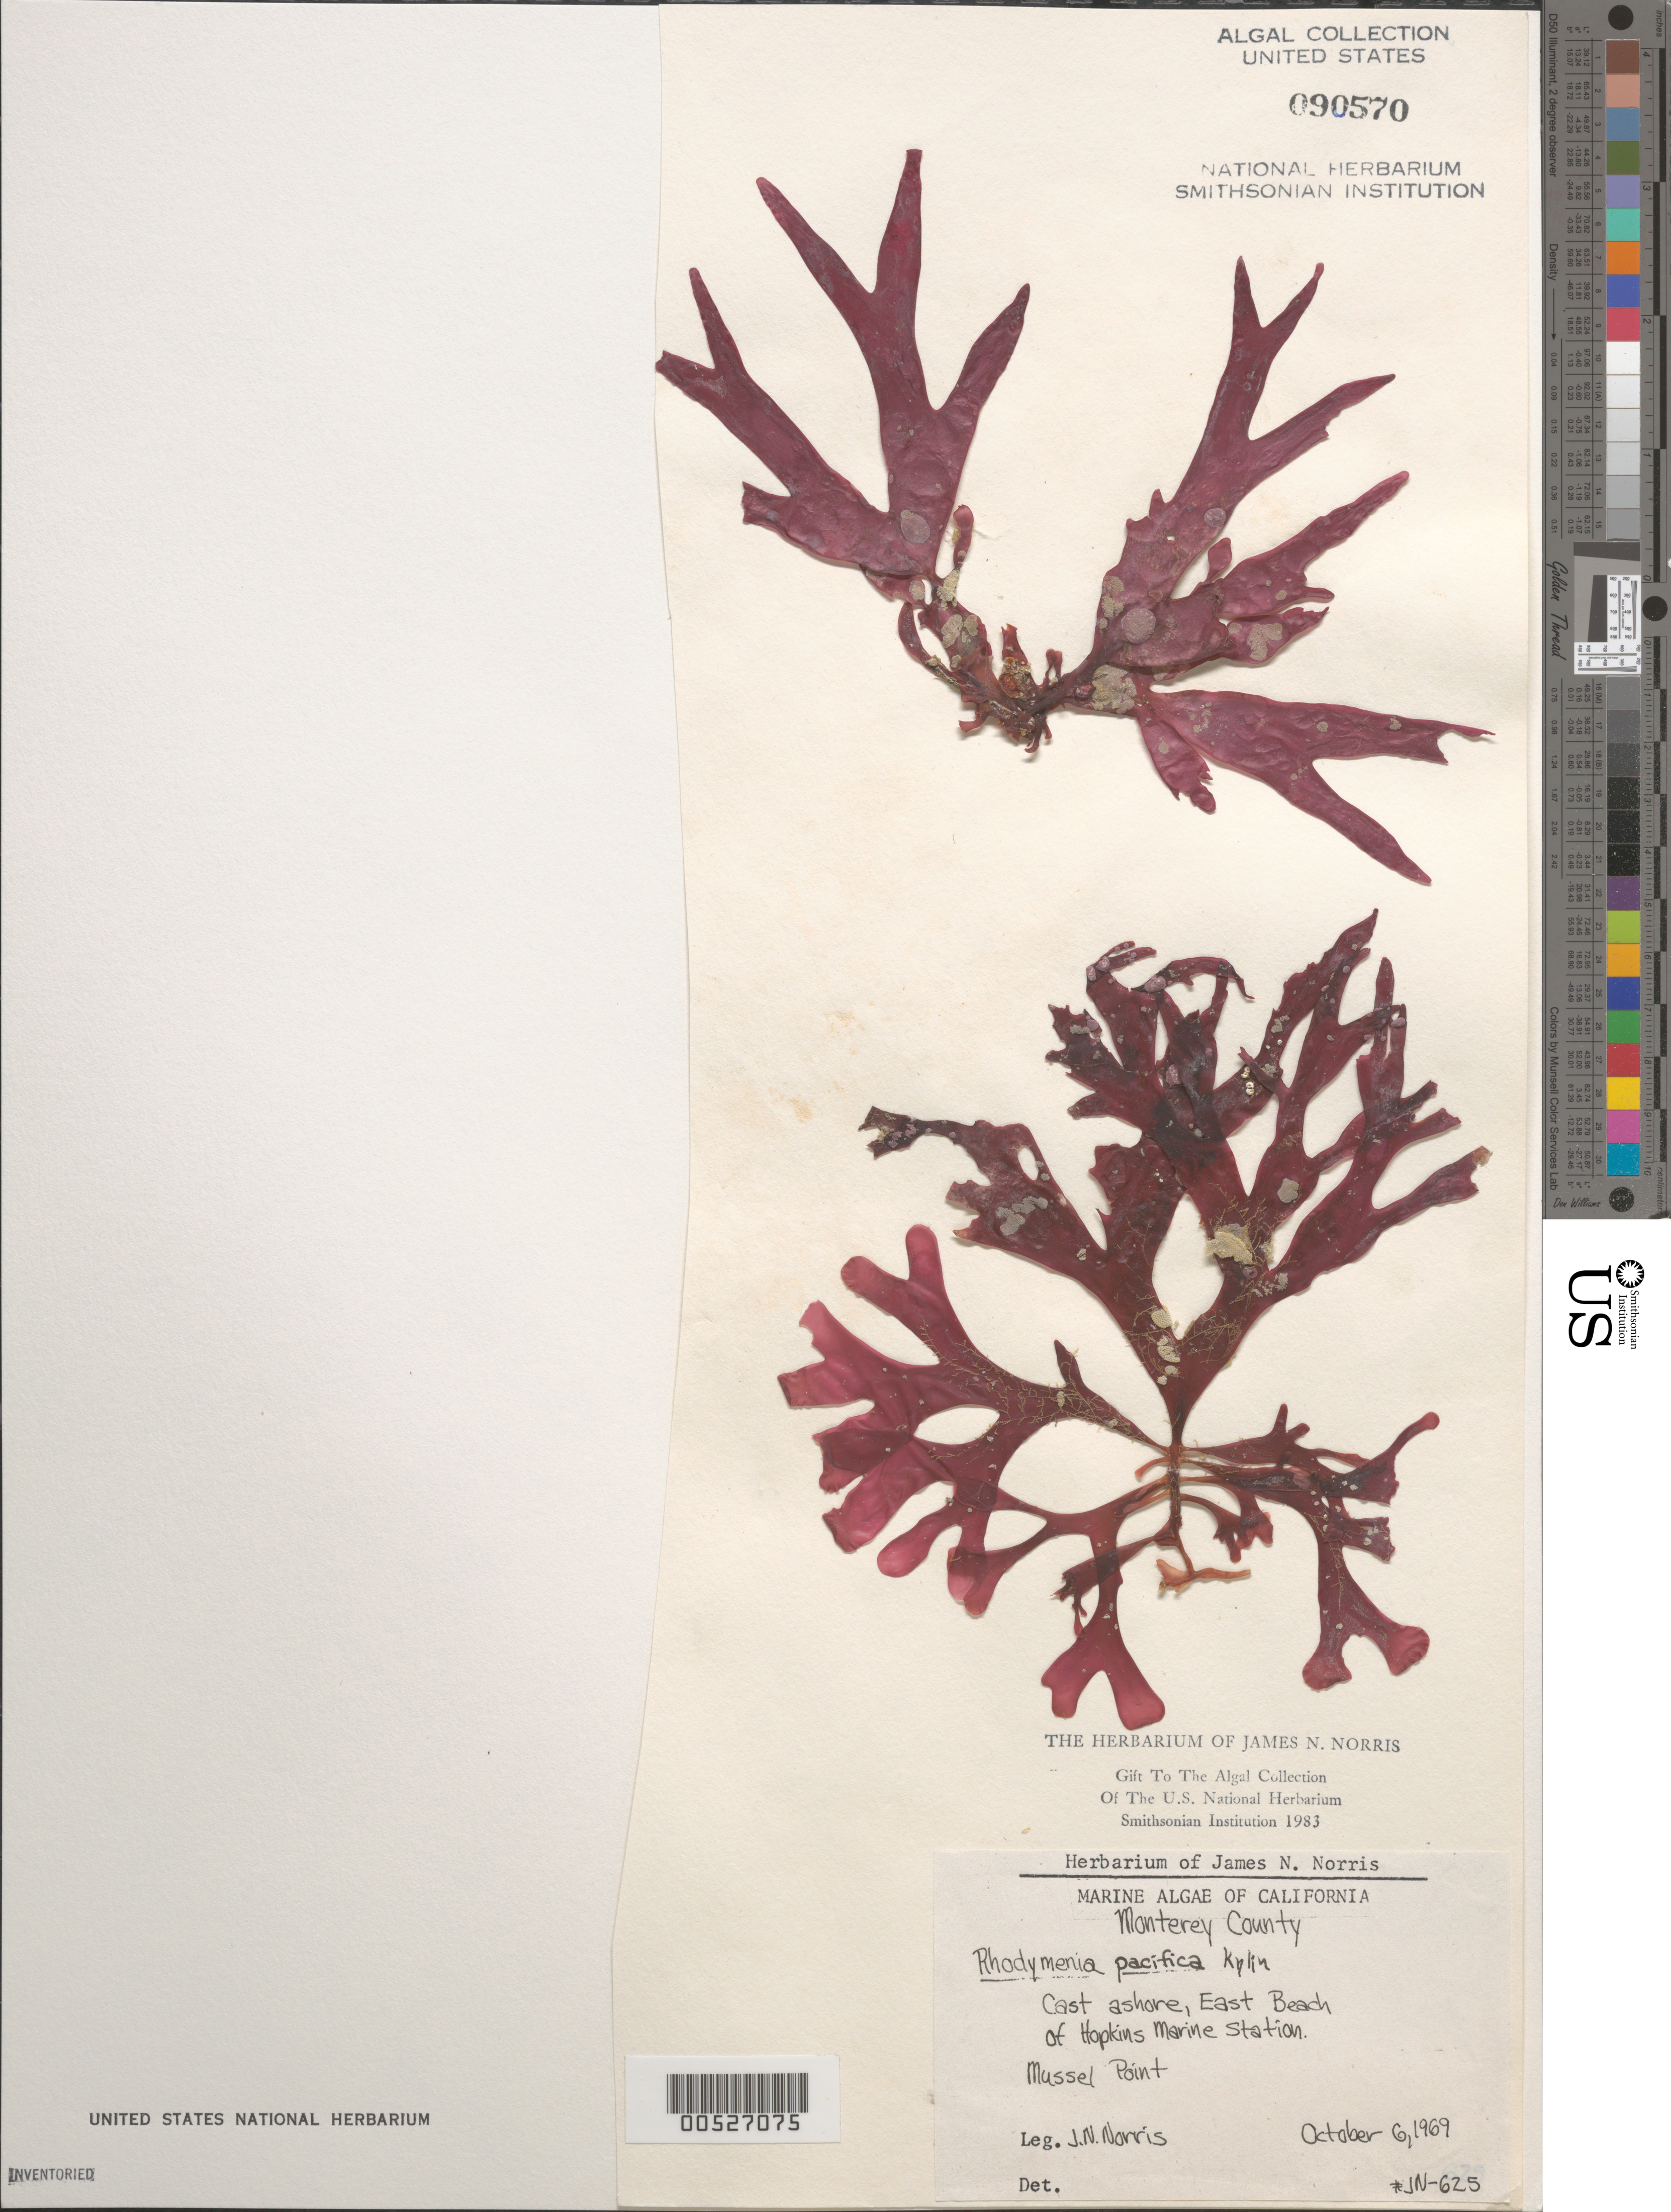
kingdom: Plantae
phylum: Rhodophyta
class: Florideophyceae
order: Rhodymeniales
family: Rhodymeniaceae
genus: Rhodymenia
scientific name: Rhodymenia pacifica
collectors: J. N. Norris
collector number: JN-625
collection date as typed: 06 Oct 1969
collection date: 1969-10-06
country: United States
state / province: California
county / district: Monterey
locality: East Beach, Hopkins Marine Station, Mussel Point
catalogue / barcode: US 90570